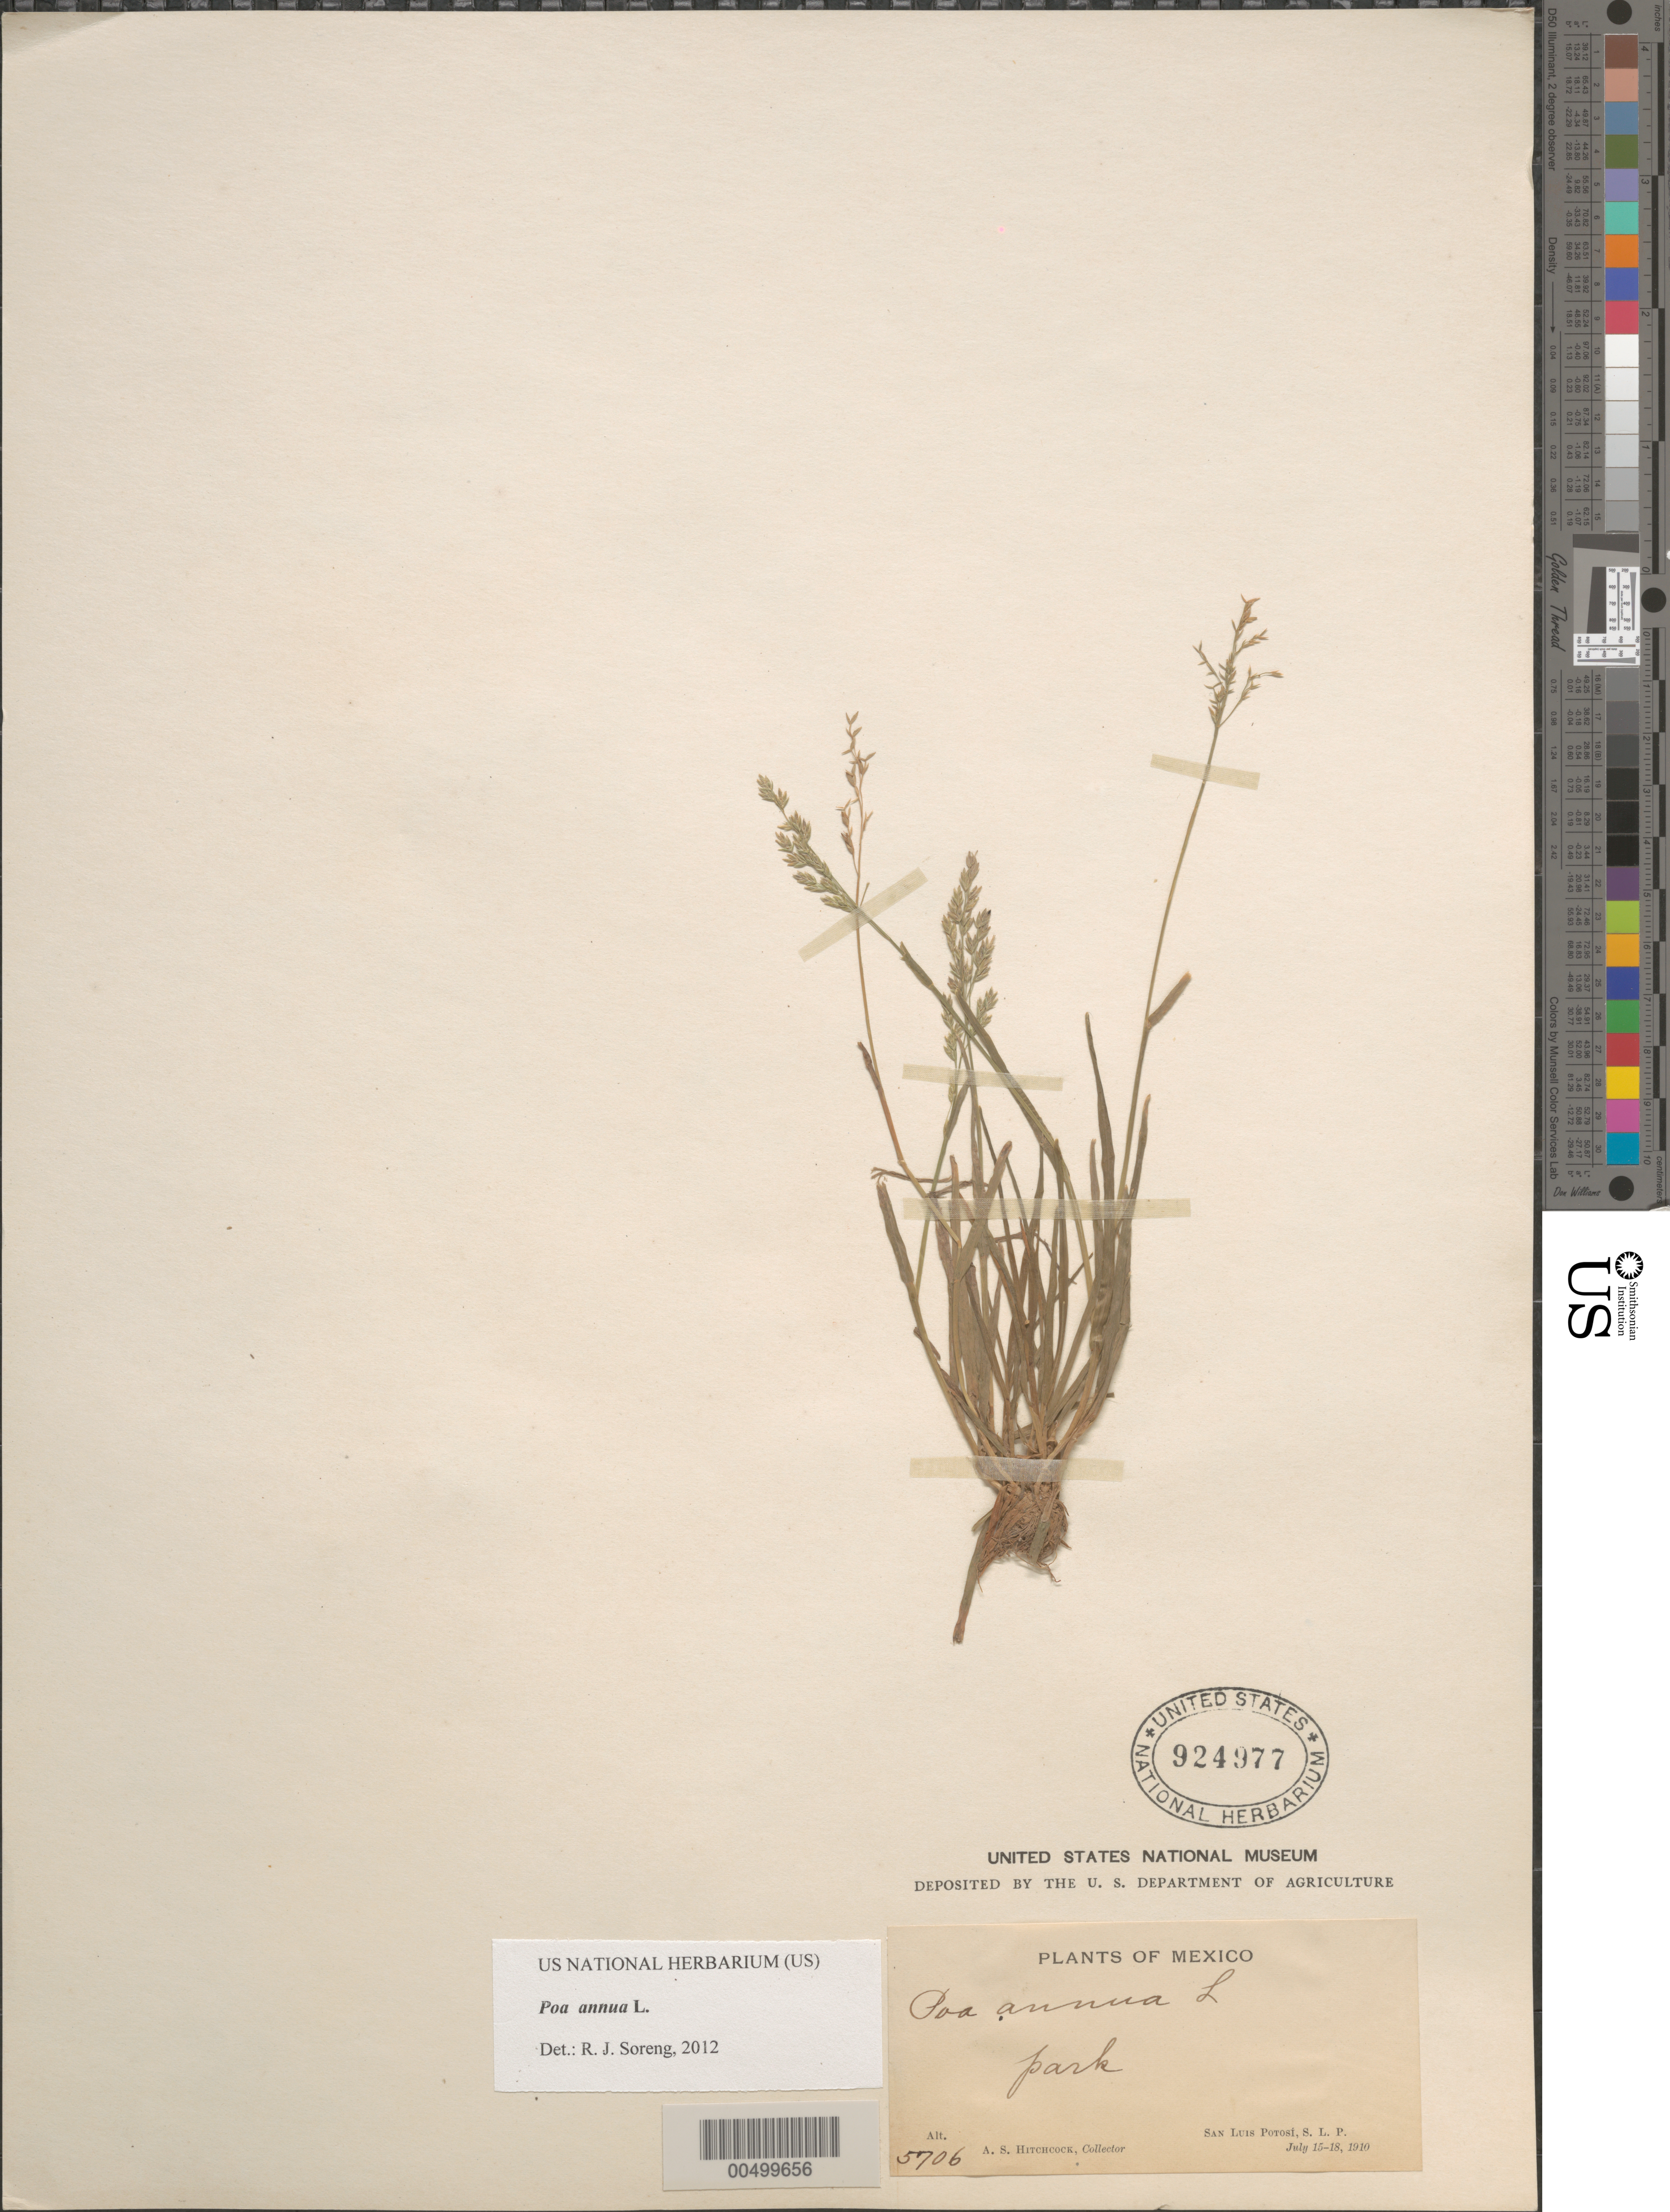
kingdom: Plantae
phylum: Tracheophyta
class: Liliopsida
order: Poales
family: Poaceae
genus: Poa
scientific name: Poa annua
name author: L.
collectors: A. S. Hitchcock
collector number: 5706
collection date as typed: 15 Jul 1910 to 18 Jul 1910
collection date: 1910-07-15/1910-07-18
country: Mexico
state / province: San Luis Potosi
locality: San Luis Potosi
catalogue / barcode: US 924977